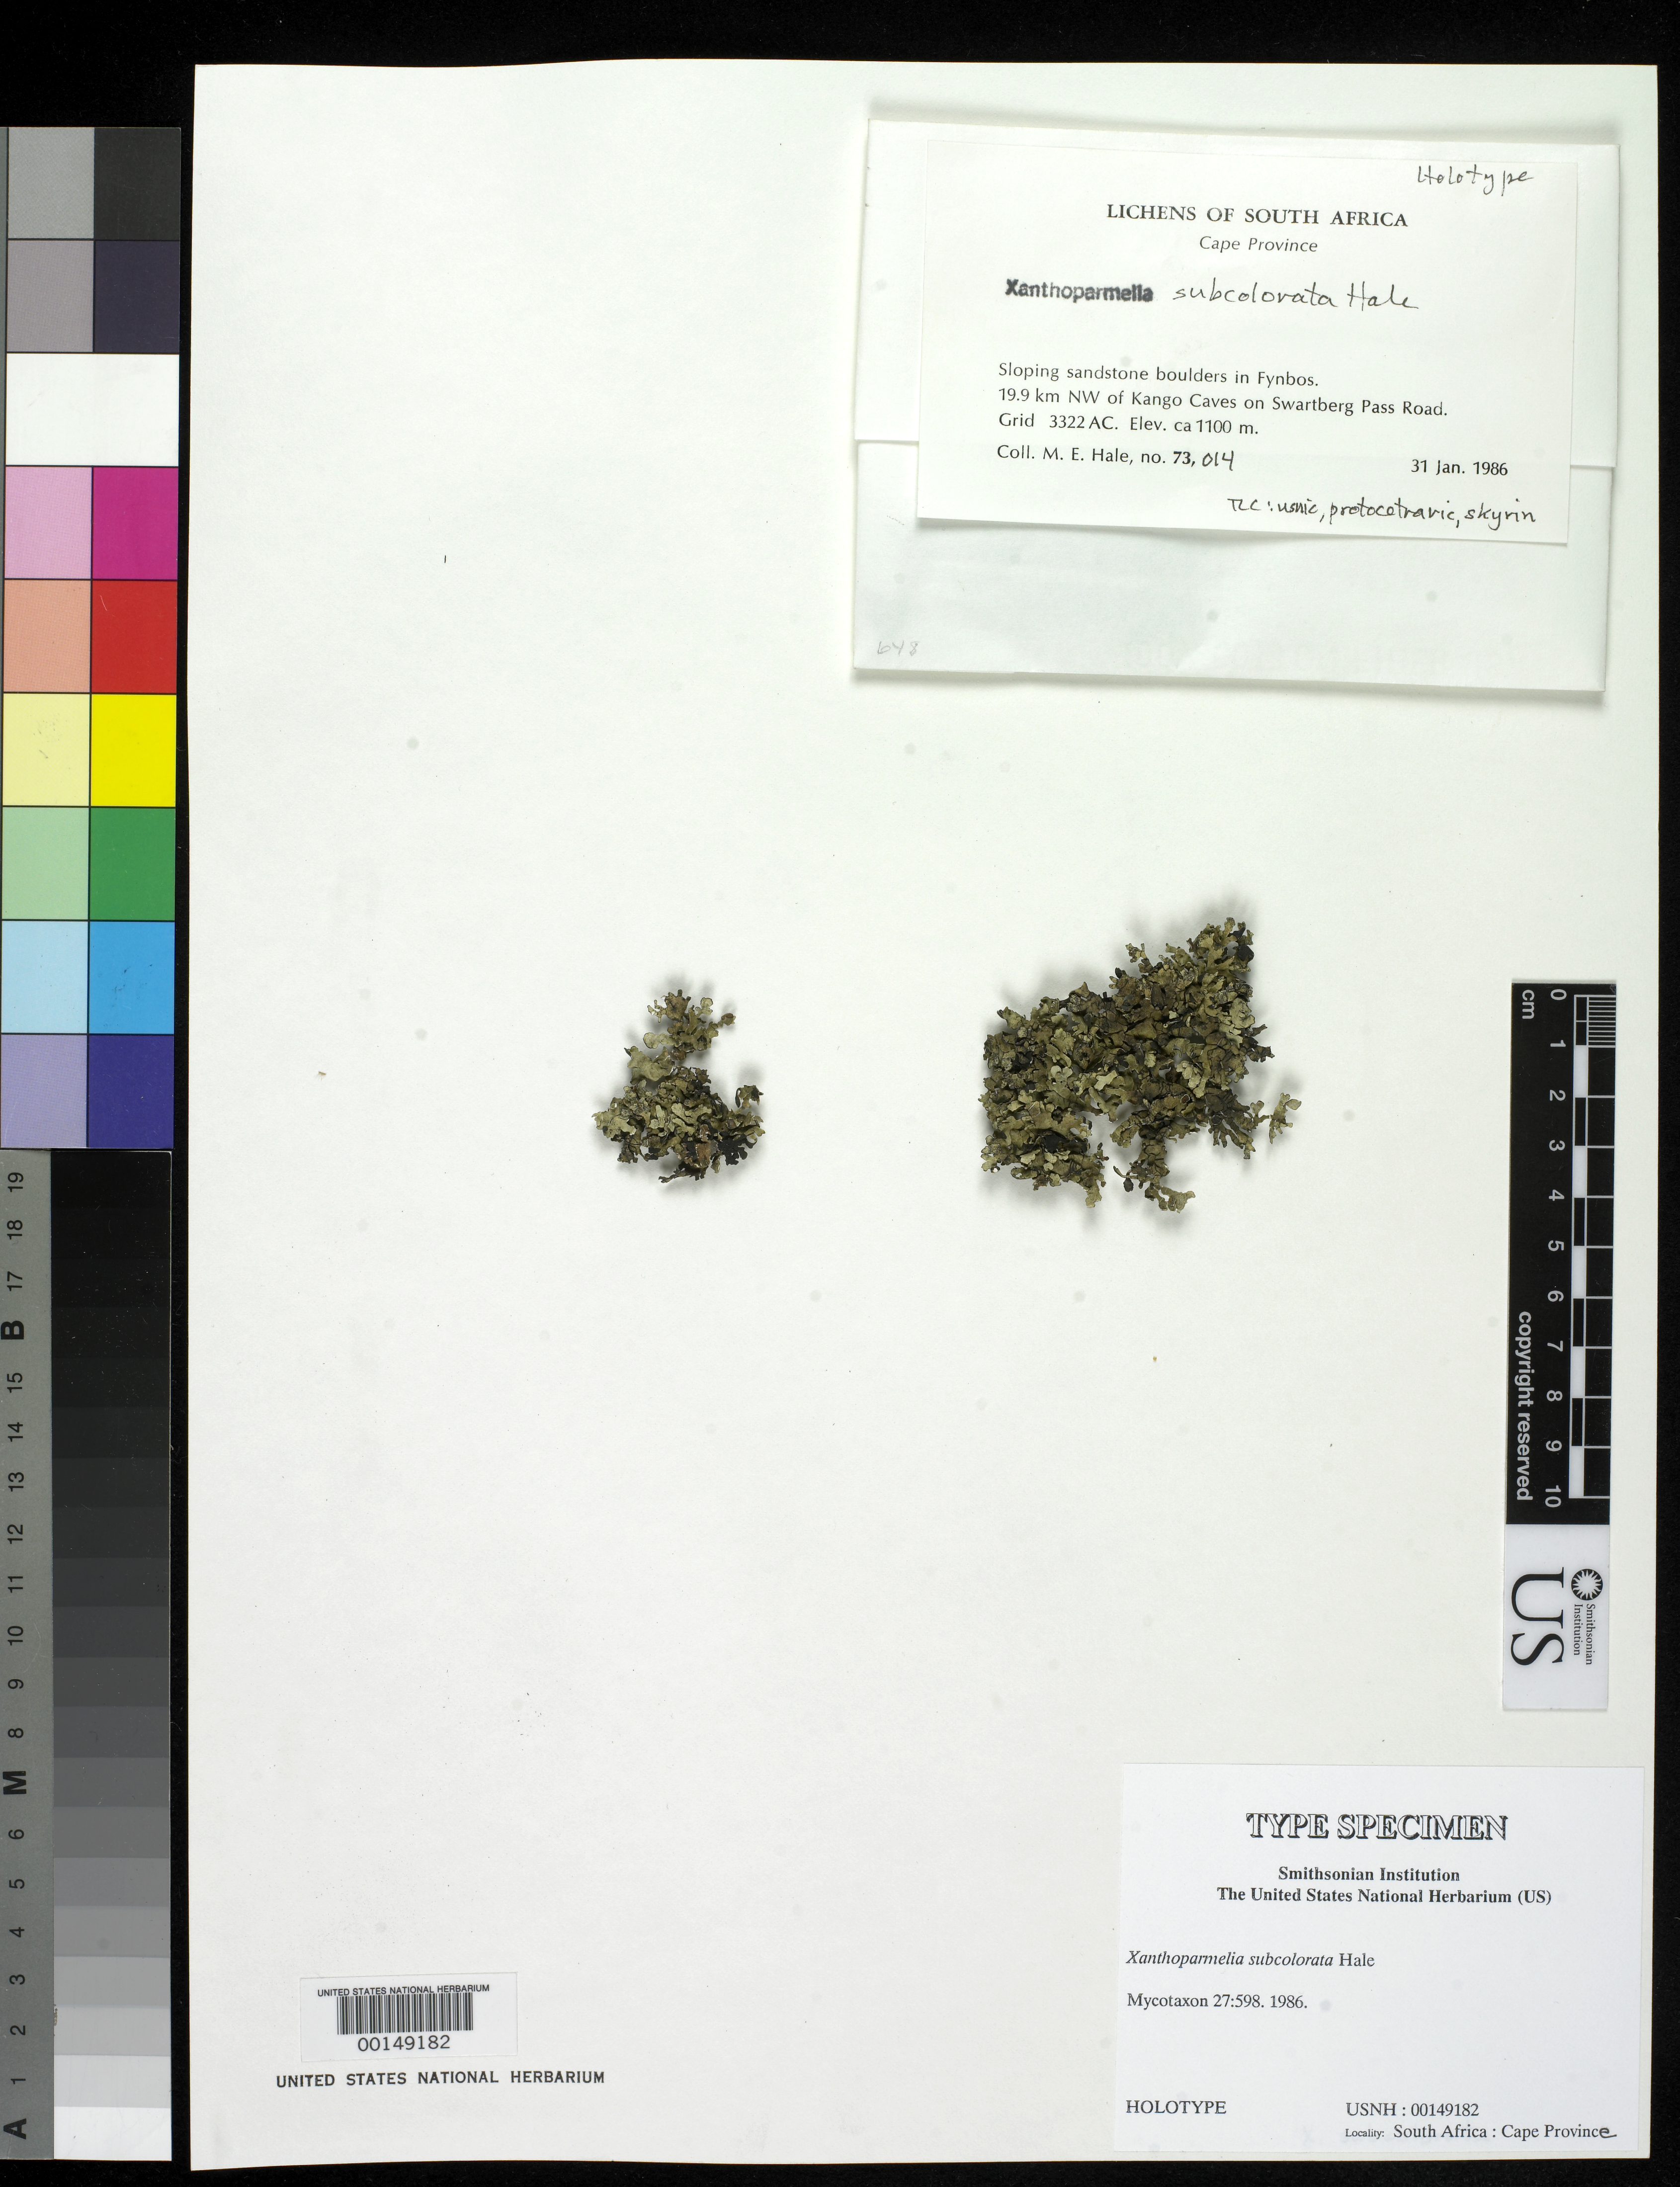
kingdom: Fungi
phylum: Ascomycota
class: Lecanoromycetes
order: Lecanorales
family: Parmeliaceae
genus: Xanthoparmelia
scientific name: Xanthoparmelia subcolorata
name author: Hale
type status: Holotype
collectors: M. Hale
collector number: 73014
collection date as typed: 31 Jan 1986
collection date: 1986-01-31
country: South Africa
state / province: Western Cape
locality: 19.9 km NW of Kango Caves on Swartberg Pass Road, Grid 3322 AC, sloping sandstone boulders in Fynbos.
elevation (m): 1100